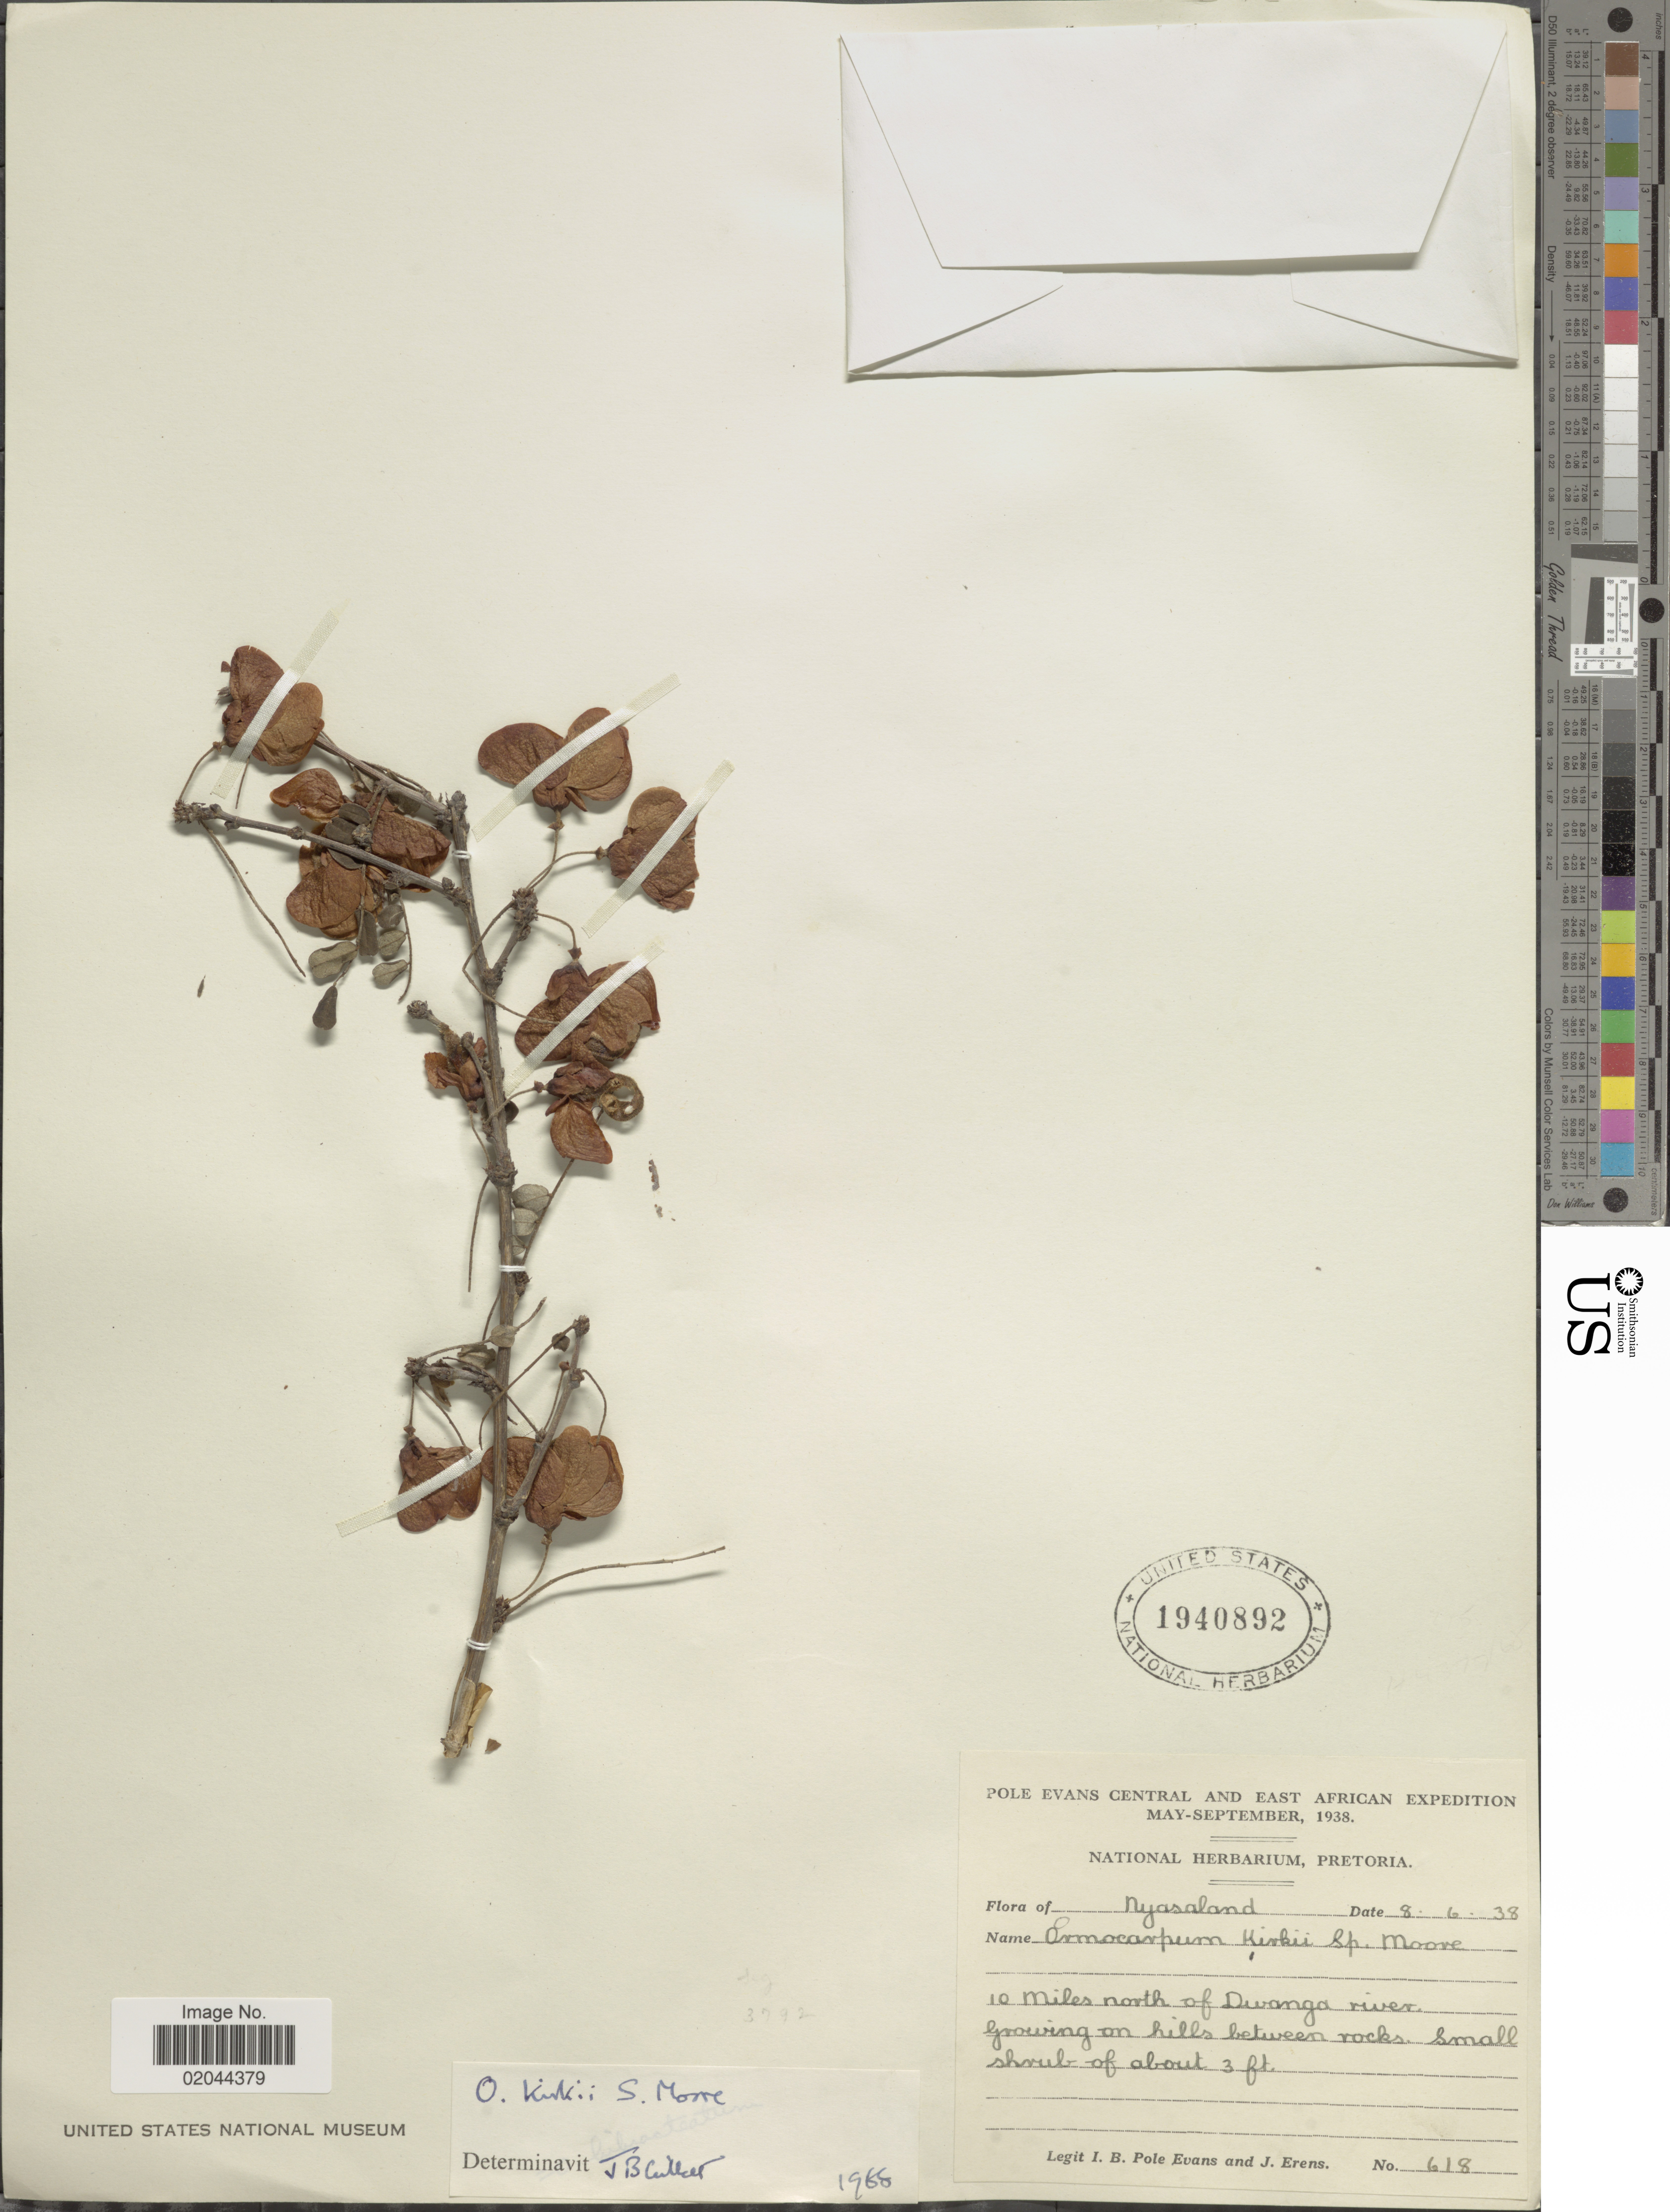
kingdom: Plantae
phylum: Tracheophyta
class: Magnoliopsida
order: Fabales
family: Fabaceae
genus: Ormocarpum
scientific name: Ormocarpum kirkii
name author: S. Moore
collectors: I. B. Pole-Evans & J. Erens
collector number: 618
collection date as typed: Transcribed d/m/y: 8/6/38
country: Malawi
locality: Nyasaland, 10 miles north of Dwanga river, growing on hills between rocks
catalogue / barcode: US 1940892